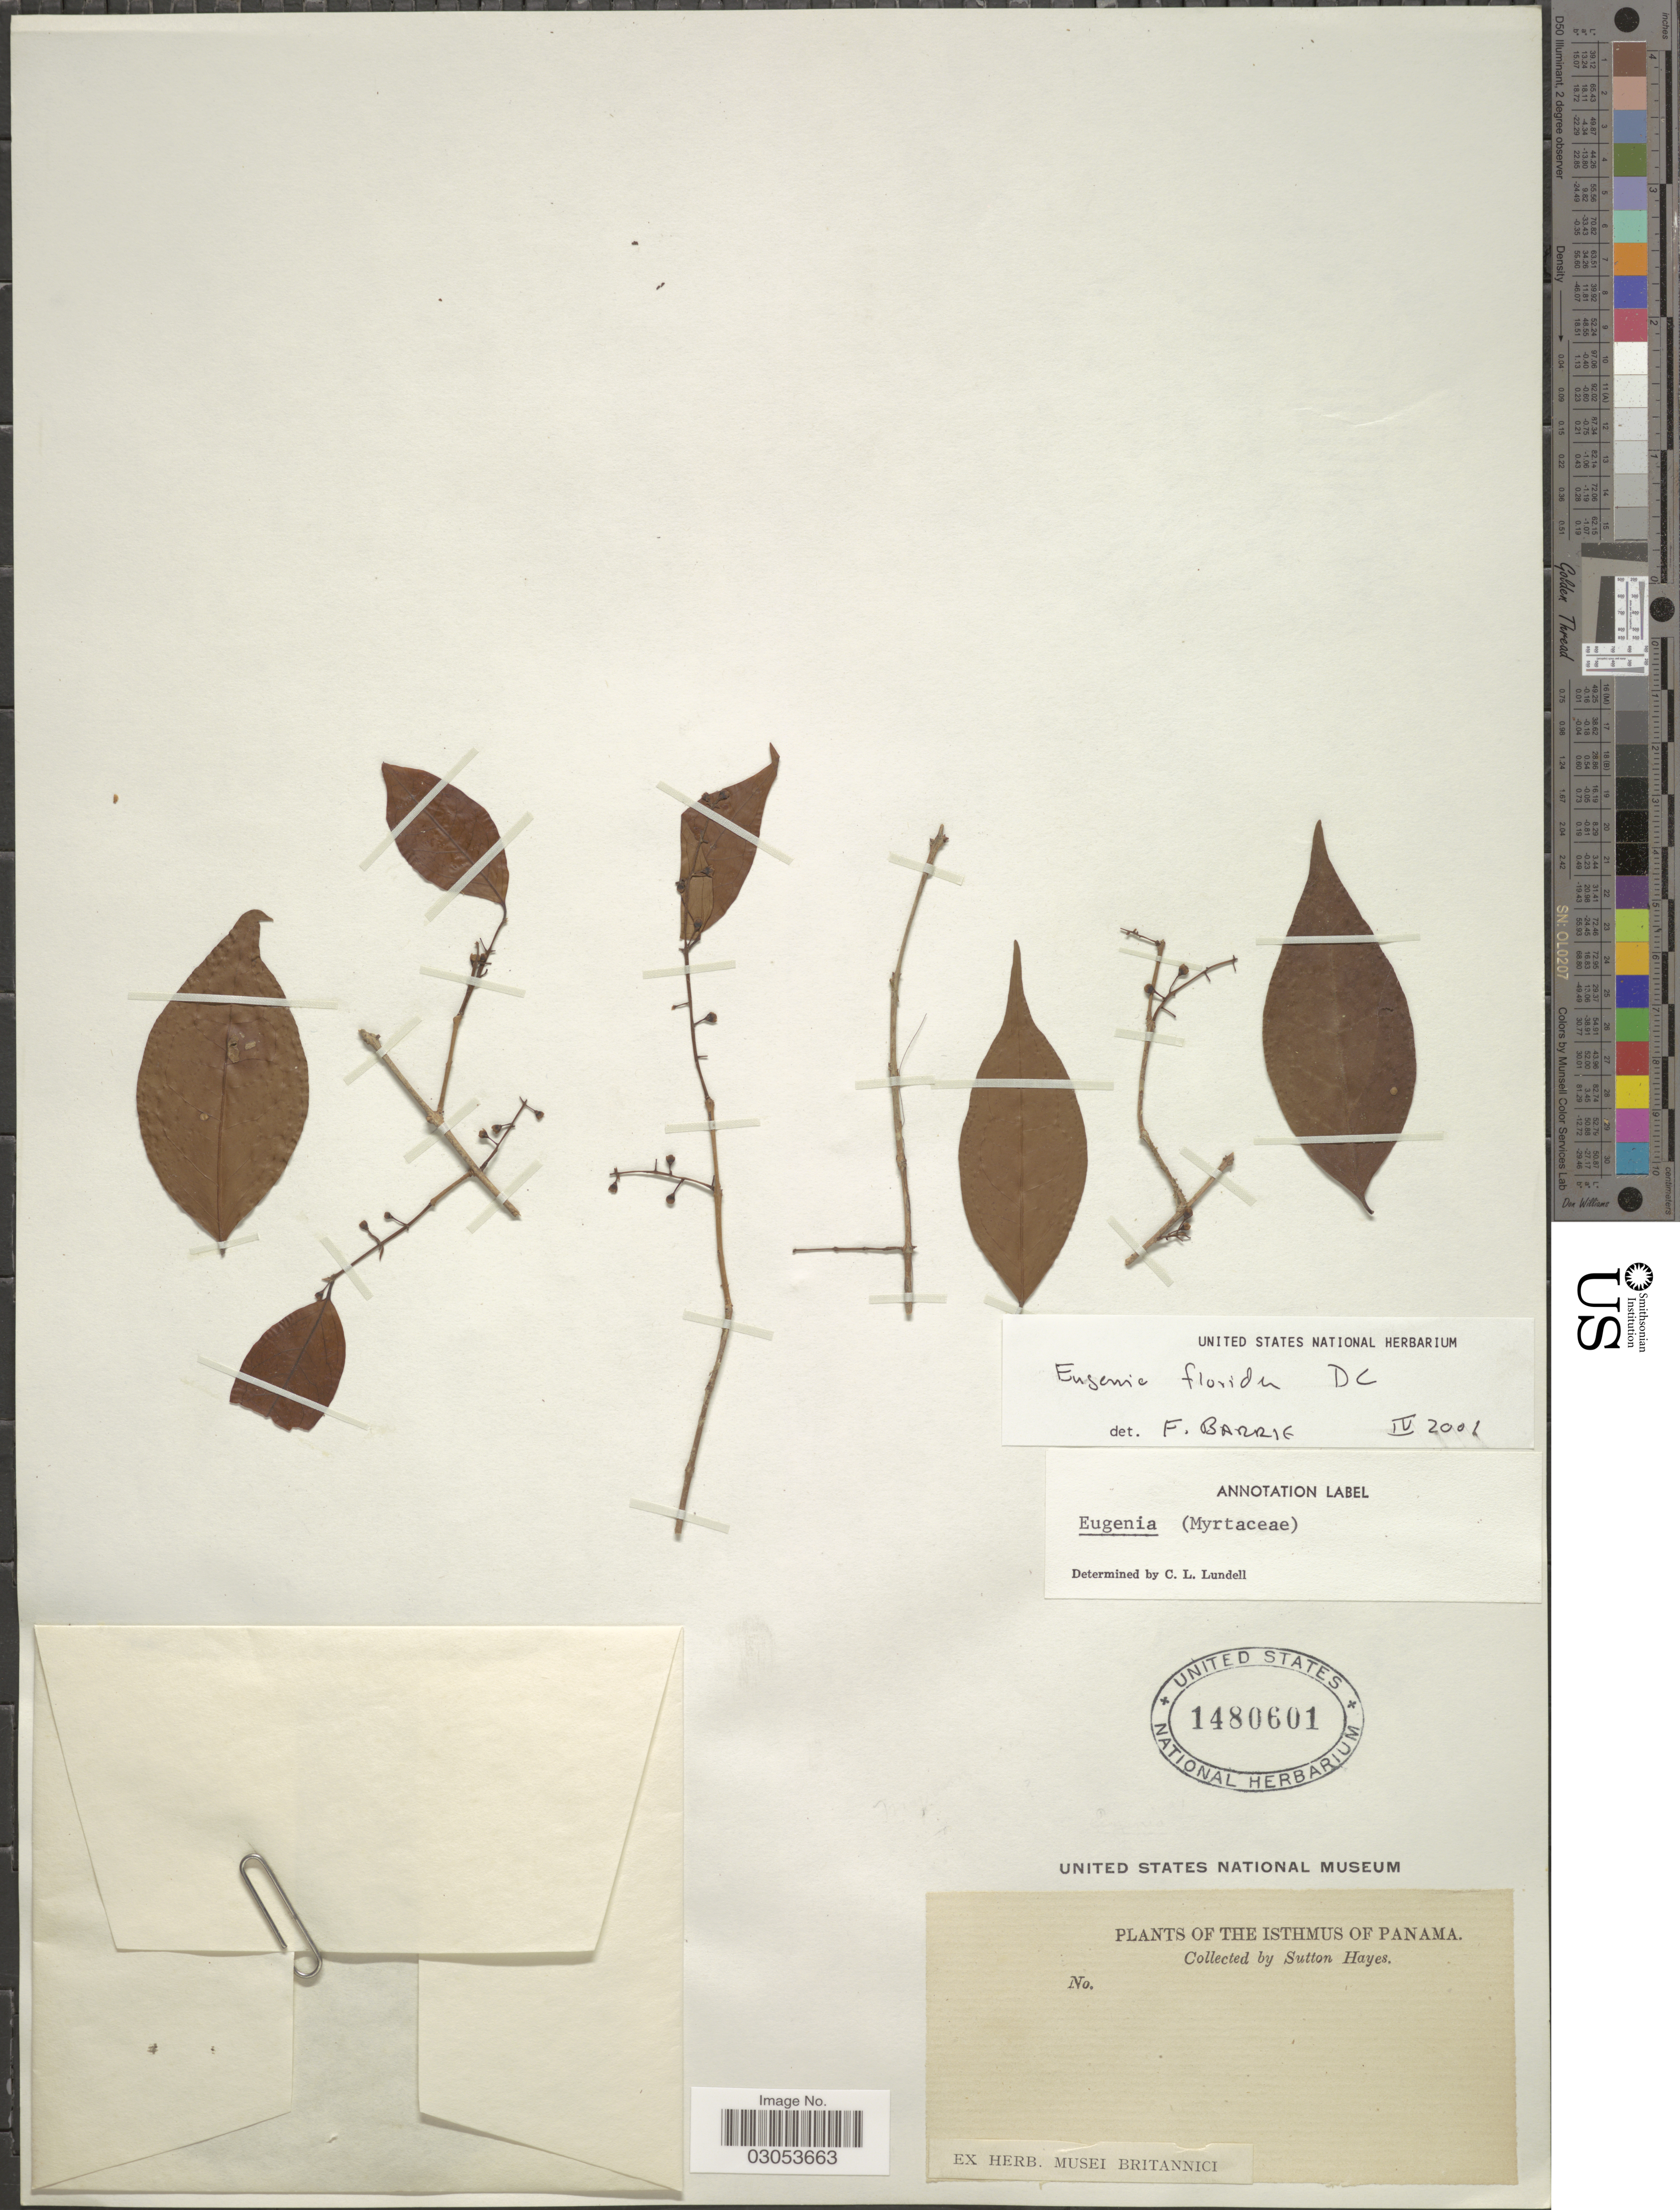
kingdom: Plantae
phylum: Tracheophyta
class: Magnoliopsida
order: Myrtales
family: Myrtaceae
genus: Eugenia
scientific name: Eugenia florida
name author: DC.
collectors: S. Hayes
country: Panama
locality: The Isthmus of Panama.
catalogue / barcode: US 1480601